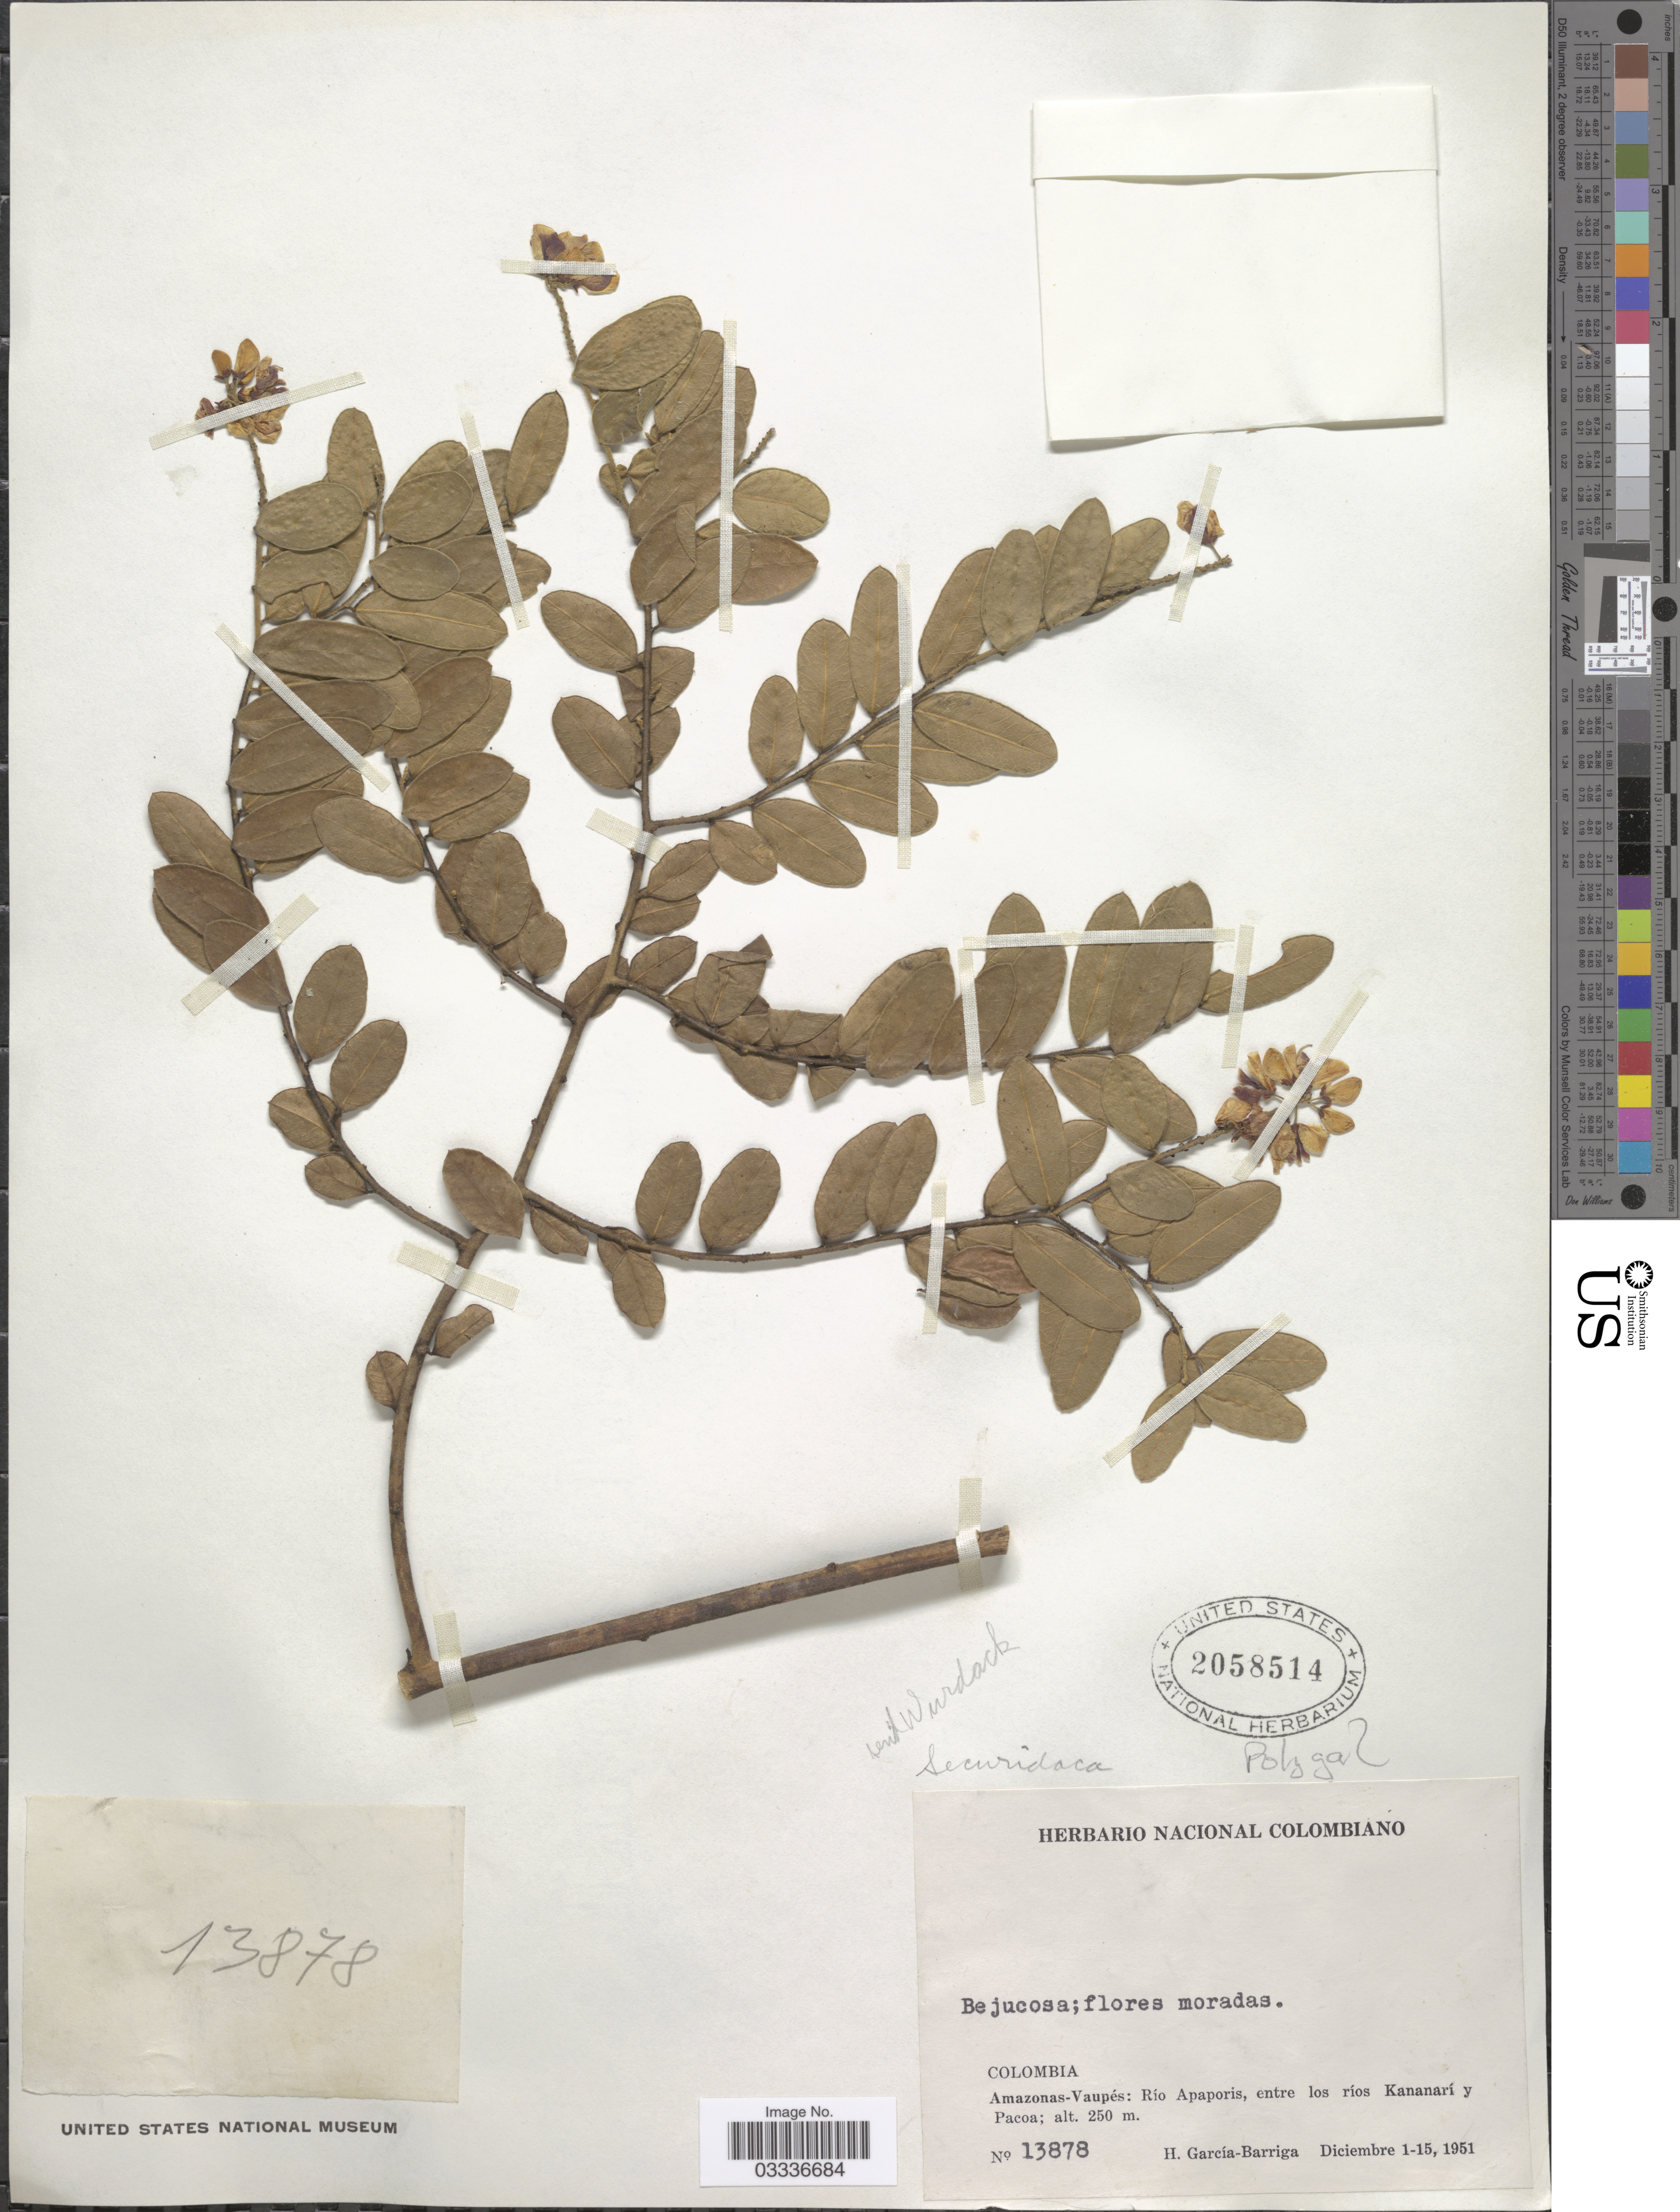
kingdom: Plantae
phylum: Tracheophyta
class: Magnoliopsida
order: Fabales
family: Polygalaceae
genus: Securidaca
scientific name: Securidaca sp.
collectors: H. García Barriga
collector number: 13878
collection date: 1951-12-01/1951-12-15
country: Colombia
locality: Amazonas-Vaupés: Rio Apaporis, entre los ríos Kananarí y Pacoa.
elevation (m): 250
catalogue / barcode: US 2058514